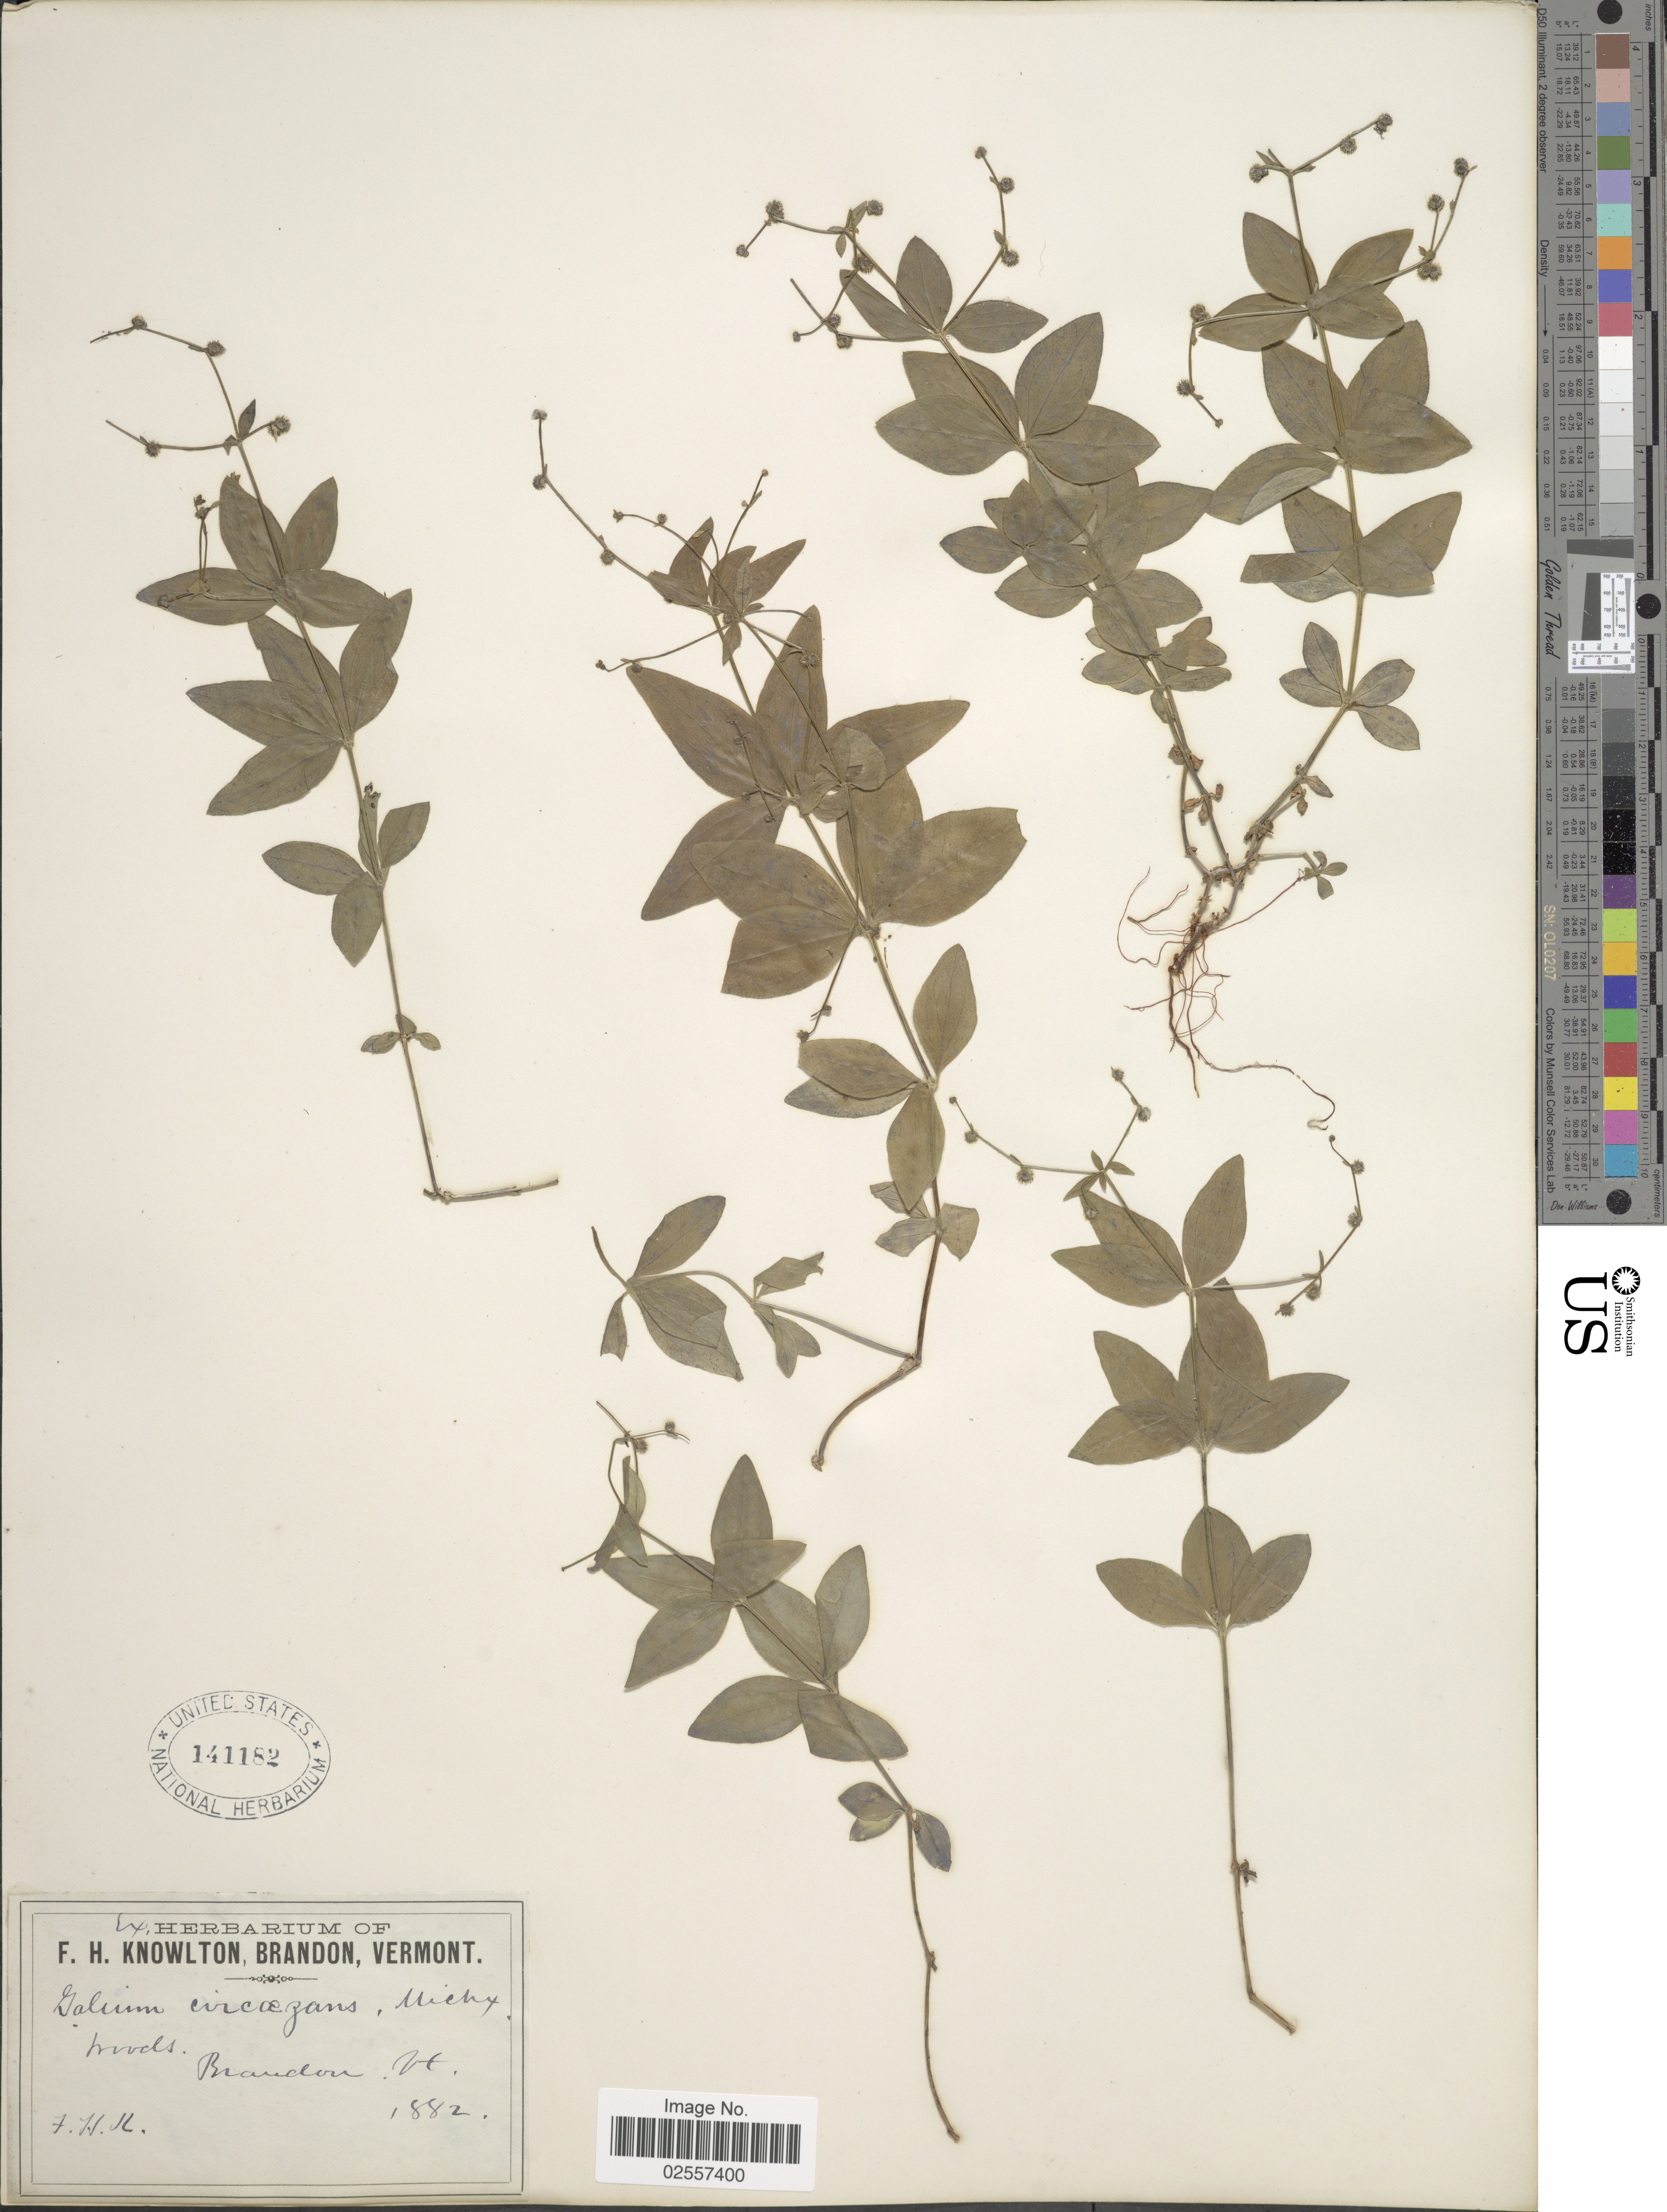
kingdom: Plantae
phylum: Tracheophyta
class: Magnoliopsida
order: Gentianales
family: Rubiaceae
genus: Galium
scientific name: Galium circaezans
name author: Michx.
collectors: F. H. Knowlton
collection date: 1882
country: United States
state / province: Vermont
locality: Brandon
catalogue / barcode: US 141182